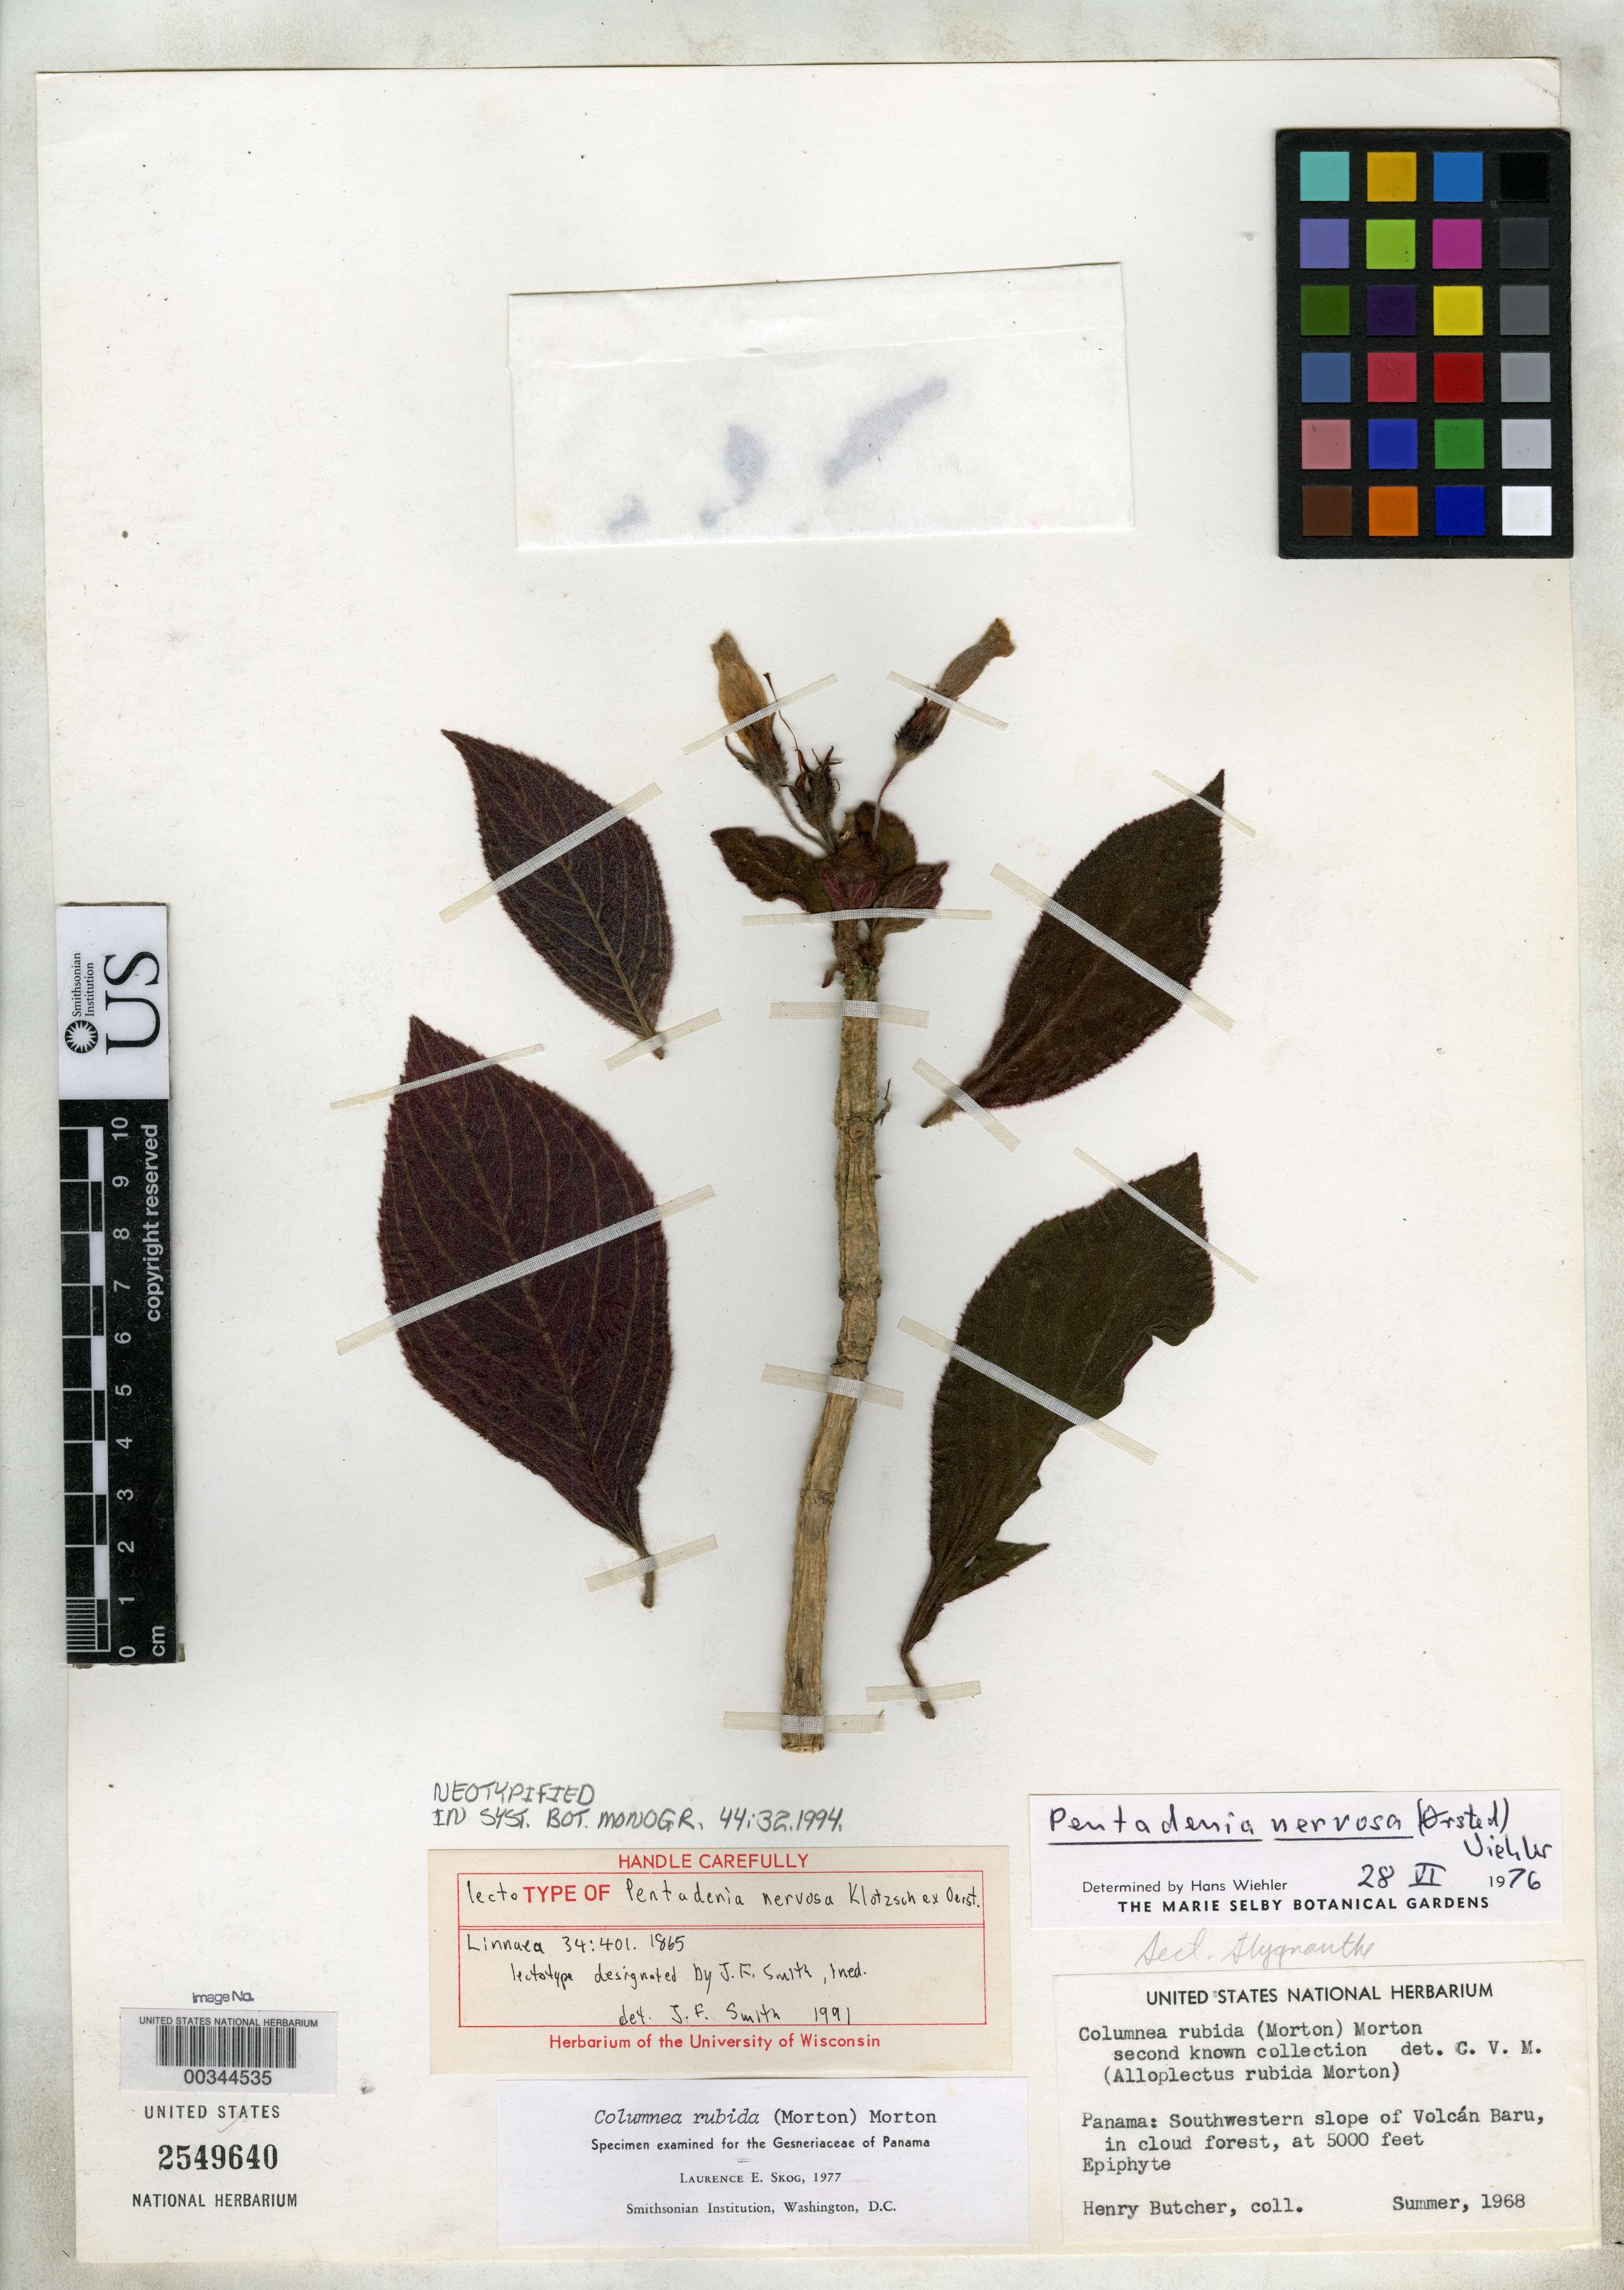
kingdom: Plantae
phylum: Tracheophyta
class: Magnoliopsida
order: Lamiales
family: Gesneriaceae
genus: Pentadenia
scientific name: Pentadenia nervosa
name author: Klotzsch ex Oerst.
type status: Neotype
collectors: H. Butcher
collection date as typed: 22 1968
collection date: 1968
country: Panama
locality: SW slope of Volcan Baru.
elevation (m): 1524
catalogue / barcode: US 2549640